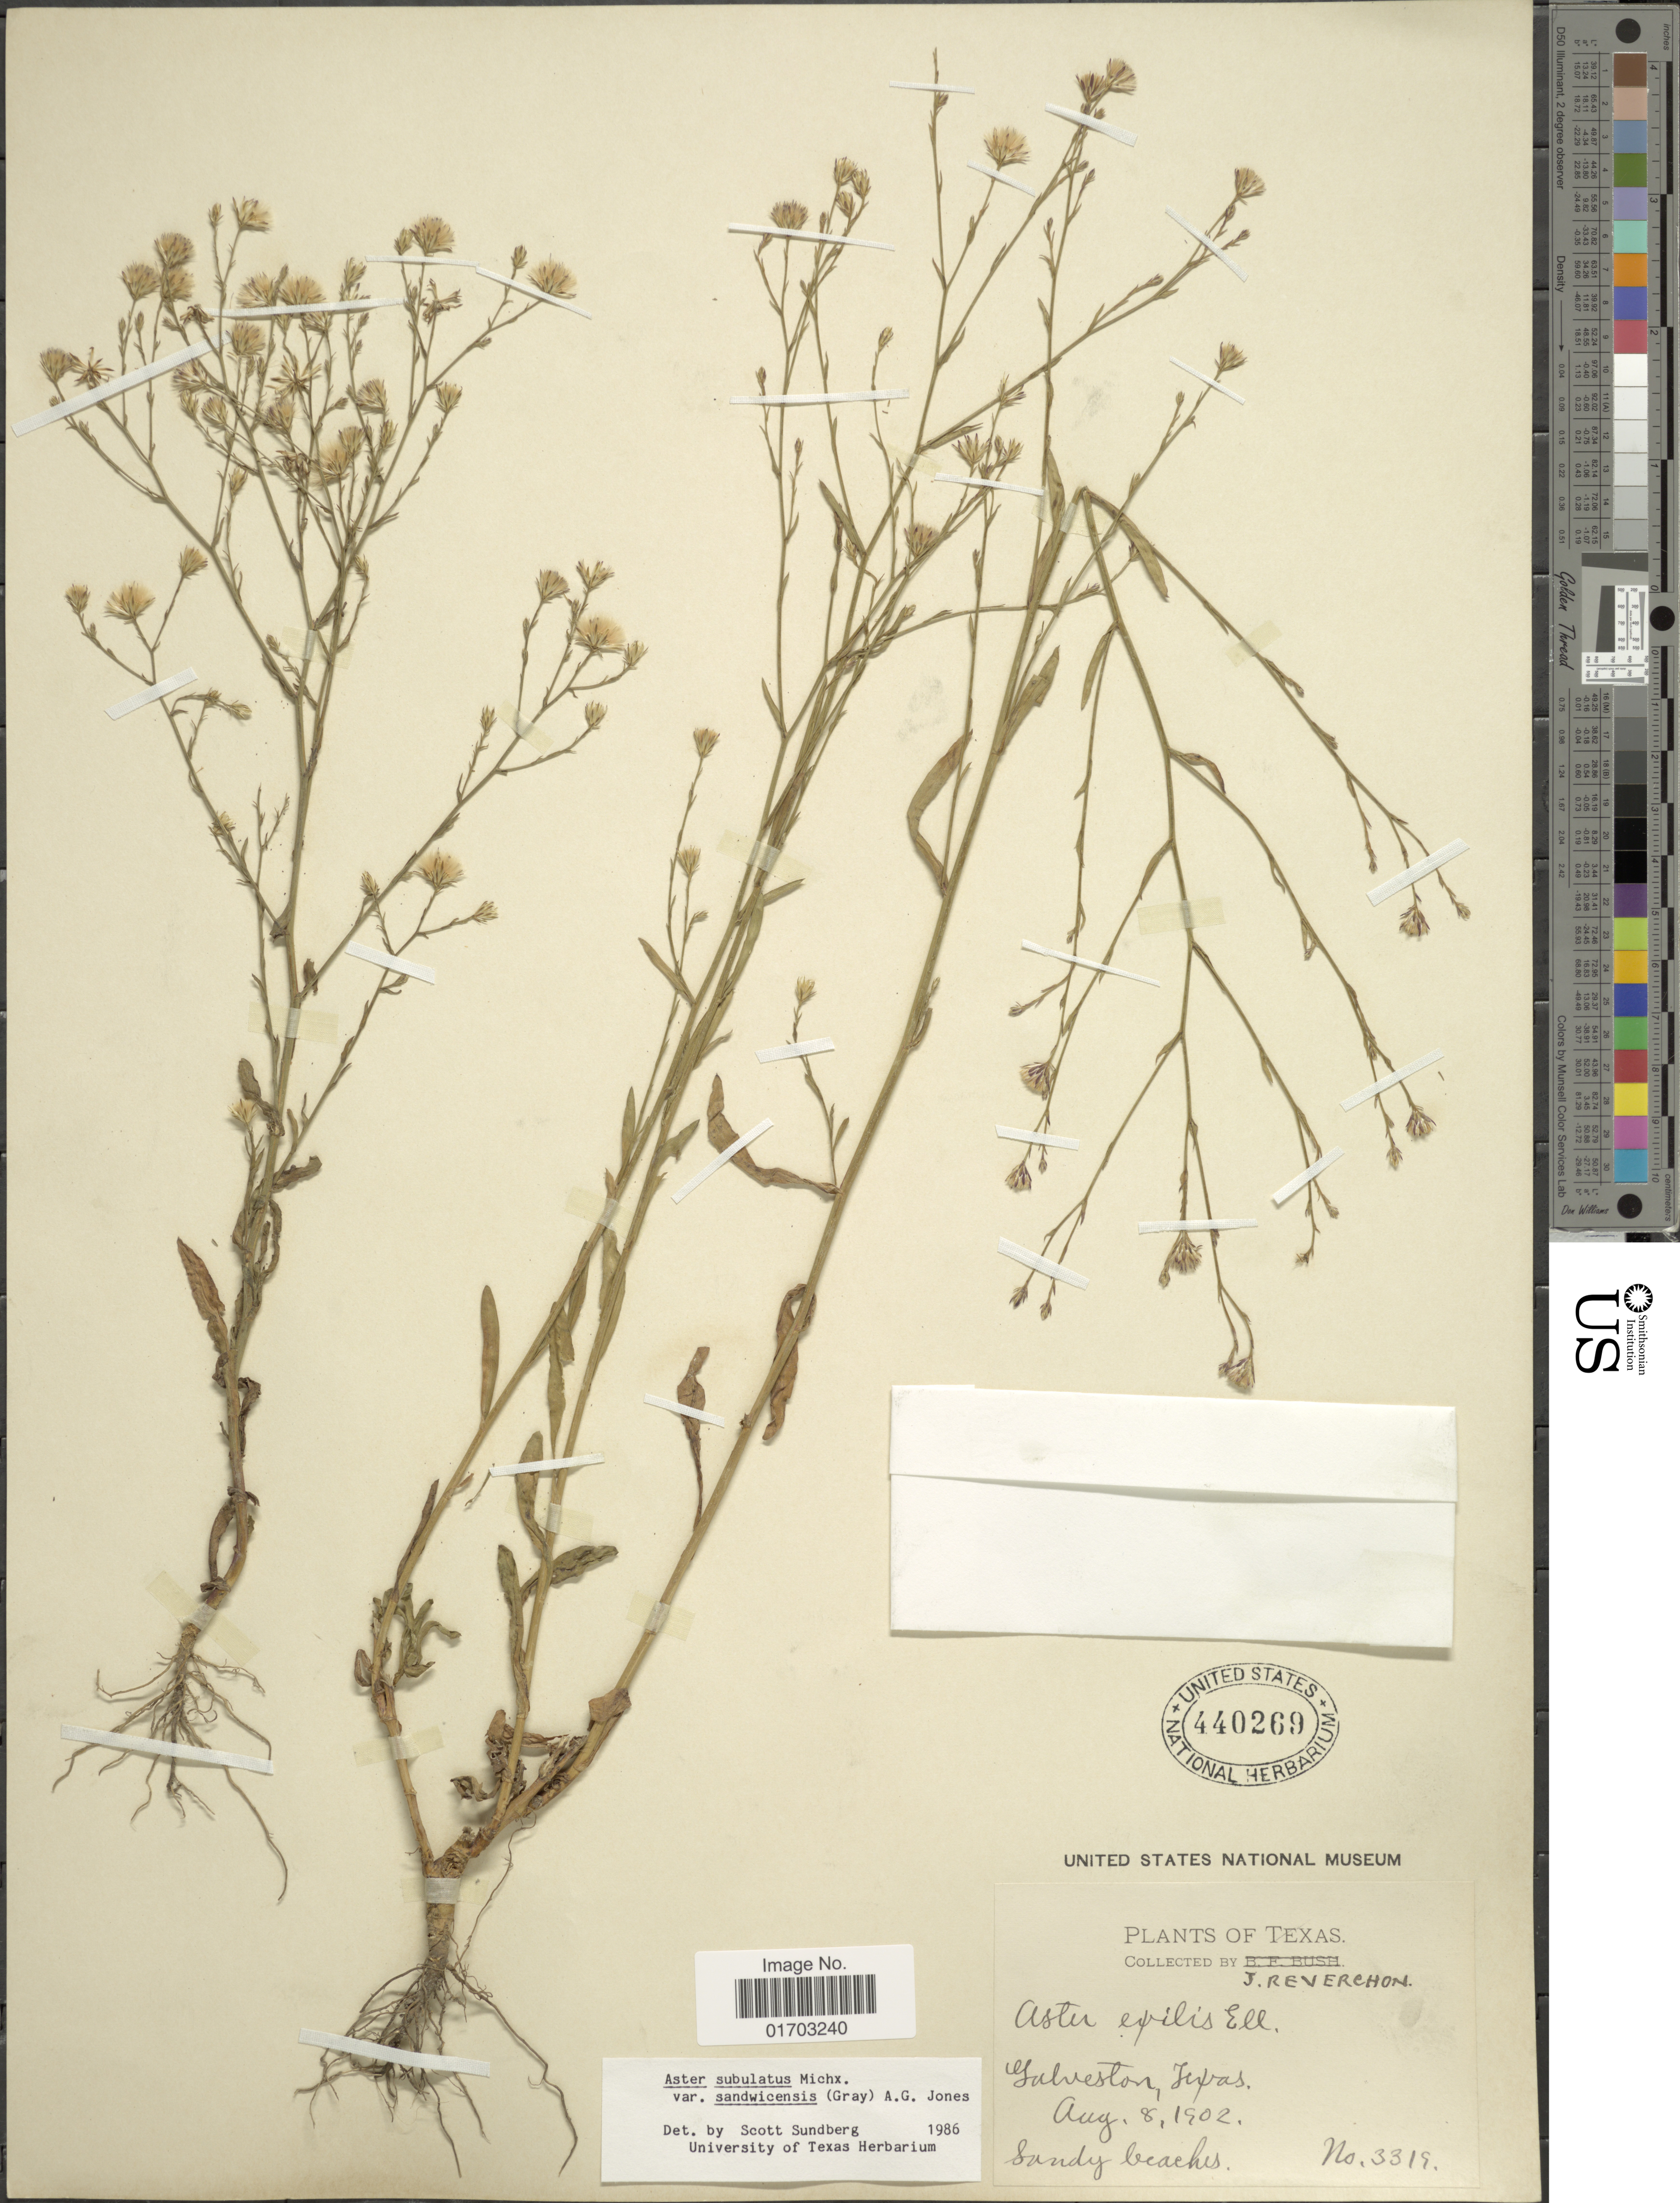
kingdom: Plantae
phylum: Tracheophyta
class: Magnoliopsida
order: Asterales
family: Asteraceae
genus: Symphyotrichum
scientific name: Symphyotrichum squamatum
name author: (Spreng.) G.L. Nesom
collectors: J. Reverchon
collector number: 3319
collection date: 1902-08-08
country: United States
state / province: Texas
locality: Galveston, sandy beaches.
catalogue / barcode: US 440269